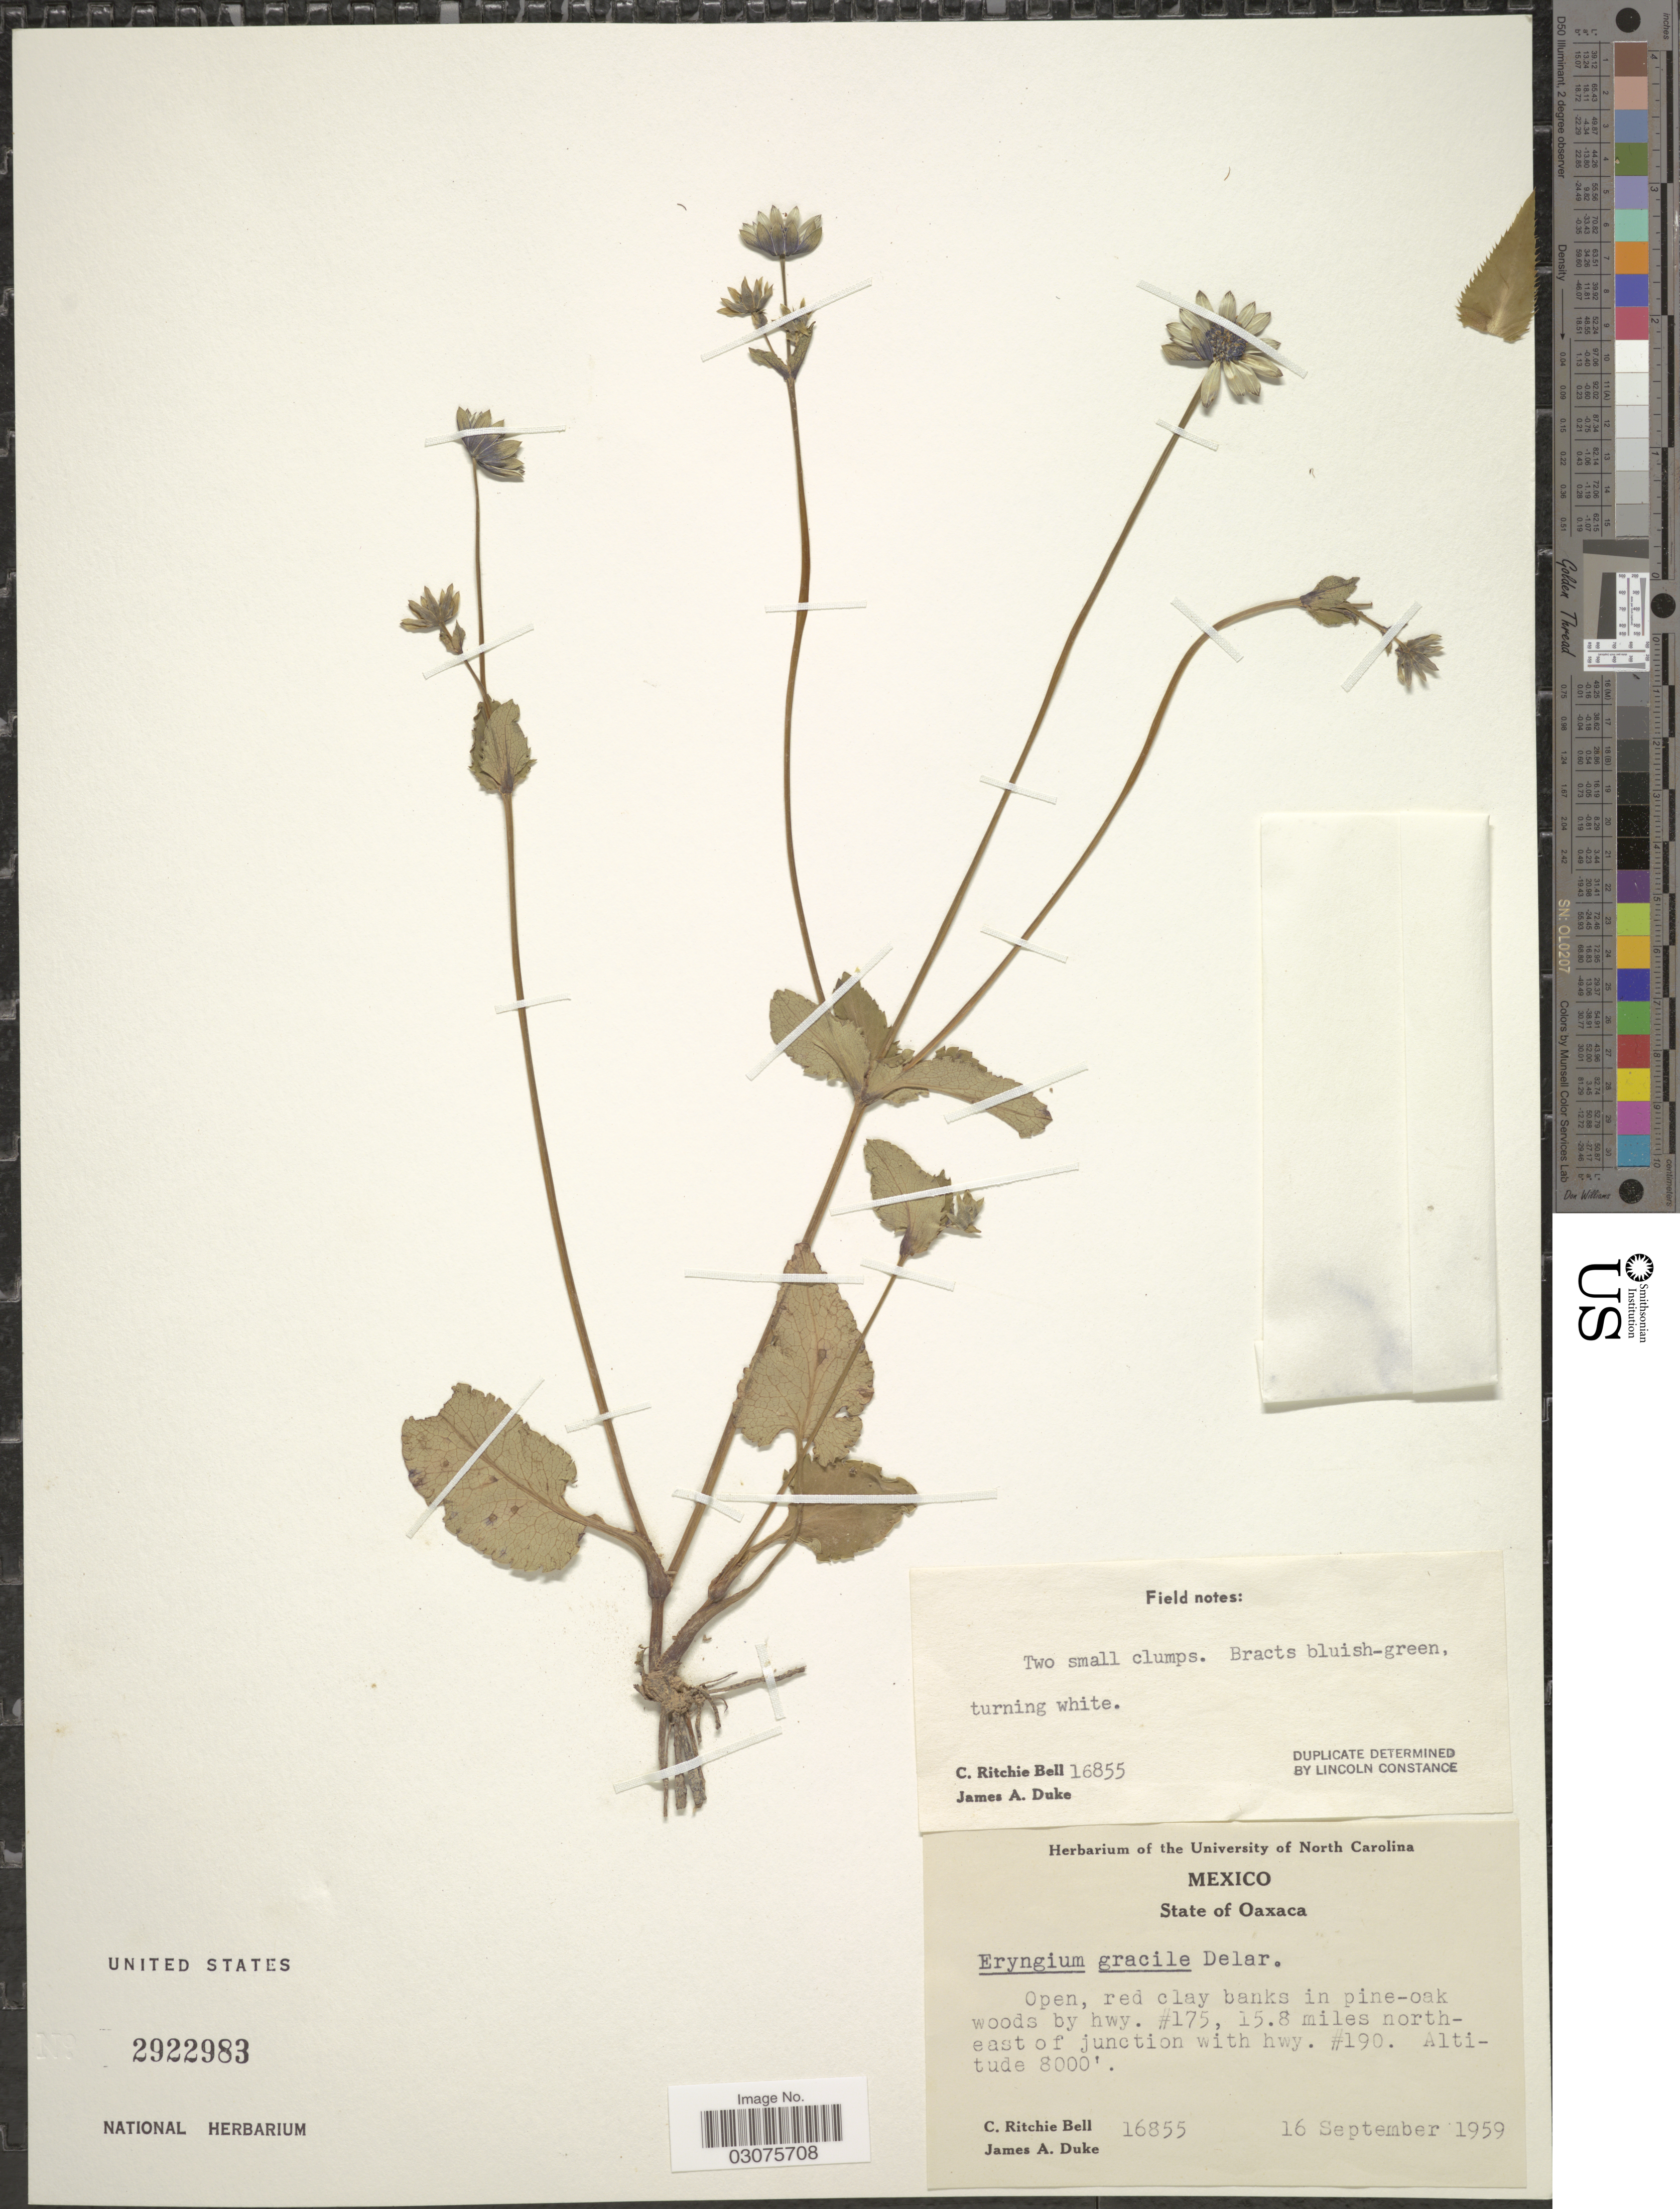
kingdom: Plantae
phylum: Tracheophyta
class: Magnoliopsida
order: Apiales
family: Apiaceae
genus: Eryngium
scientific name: Eryngium gracile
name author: F. Delaroche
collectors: C. R. Bell & J. A. Duke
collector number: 16855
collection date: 1959-09-16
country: Mexico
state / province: Oaxaca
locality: In pine-oak woods by hwy. #175, 15.8 miles north-east of junction with hwy, #190.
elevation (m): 2438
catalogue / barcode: US 2922983